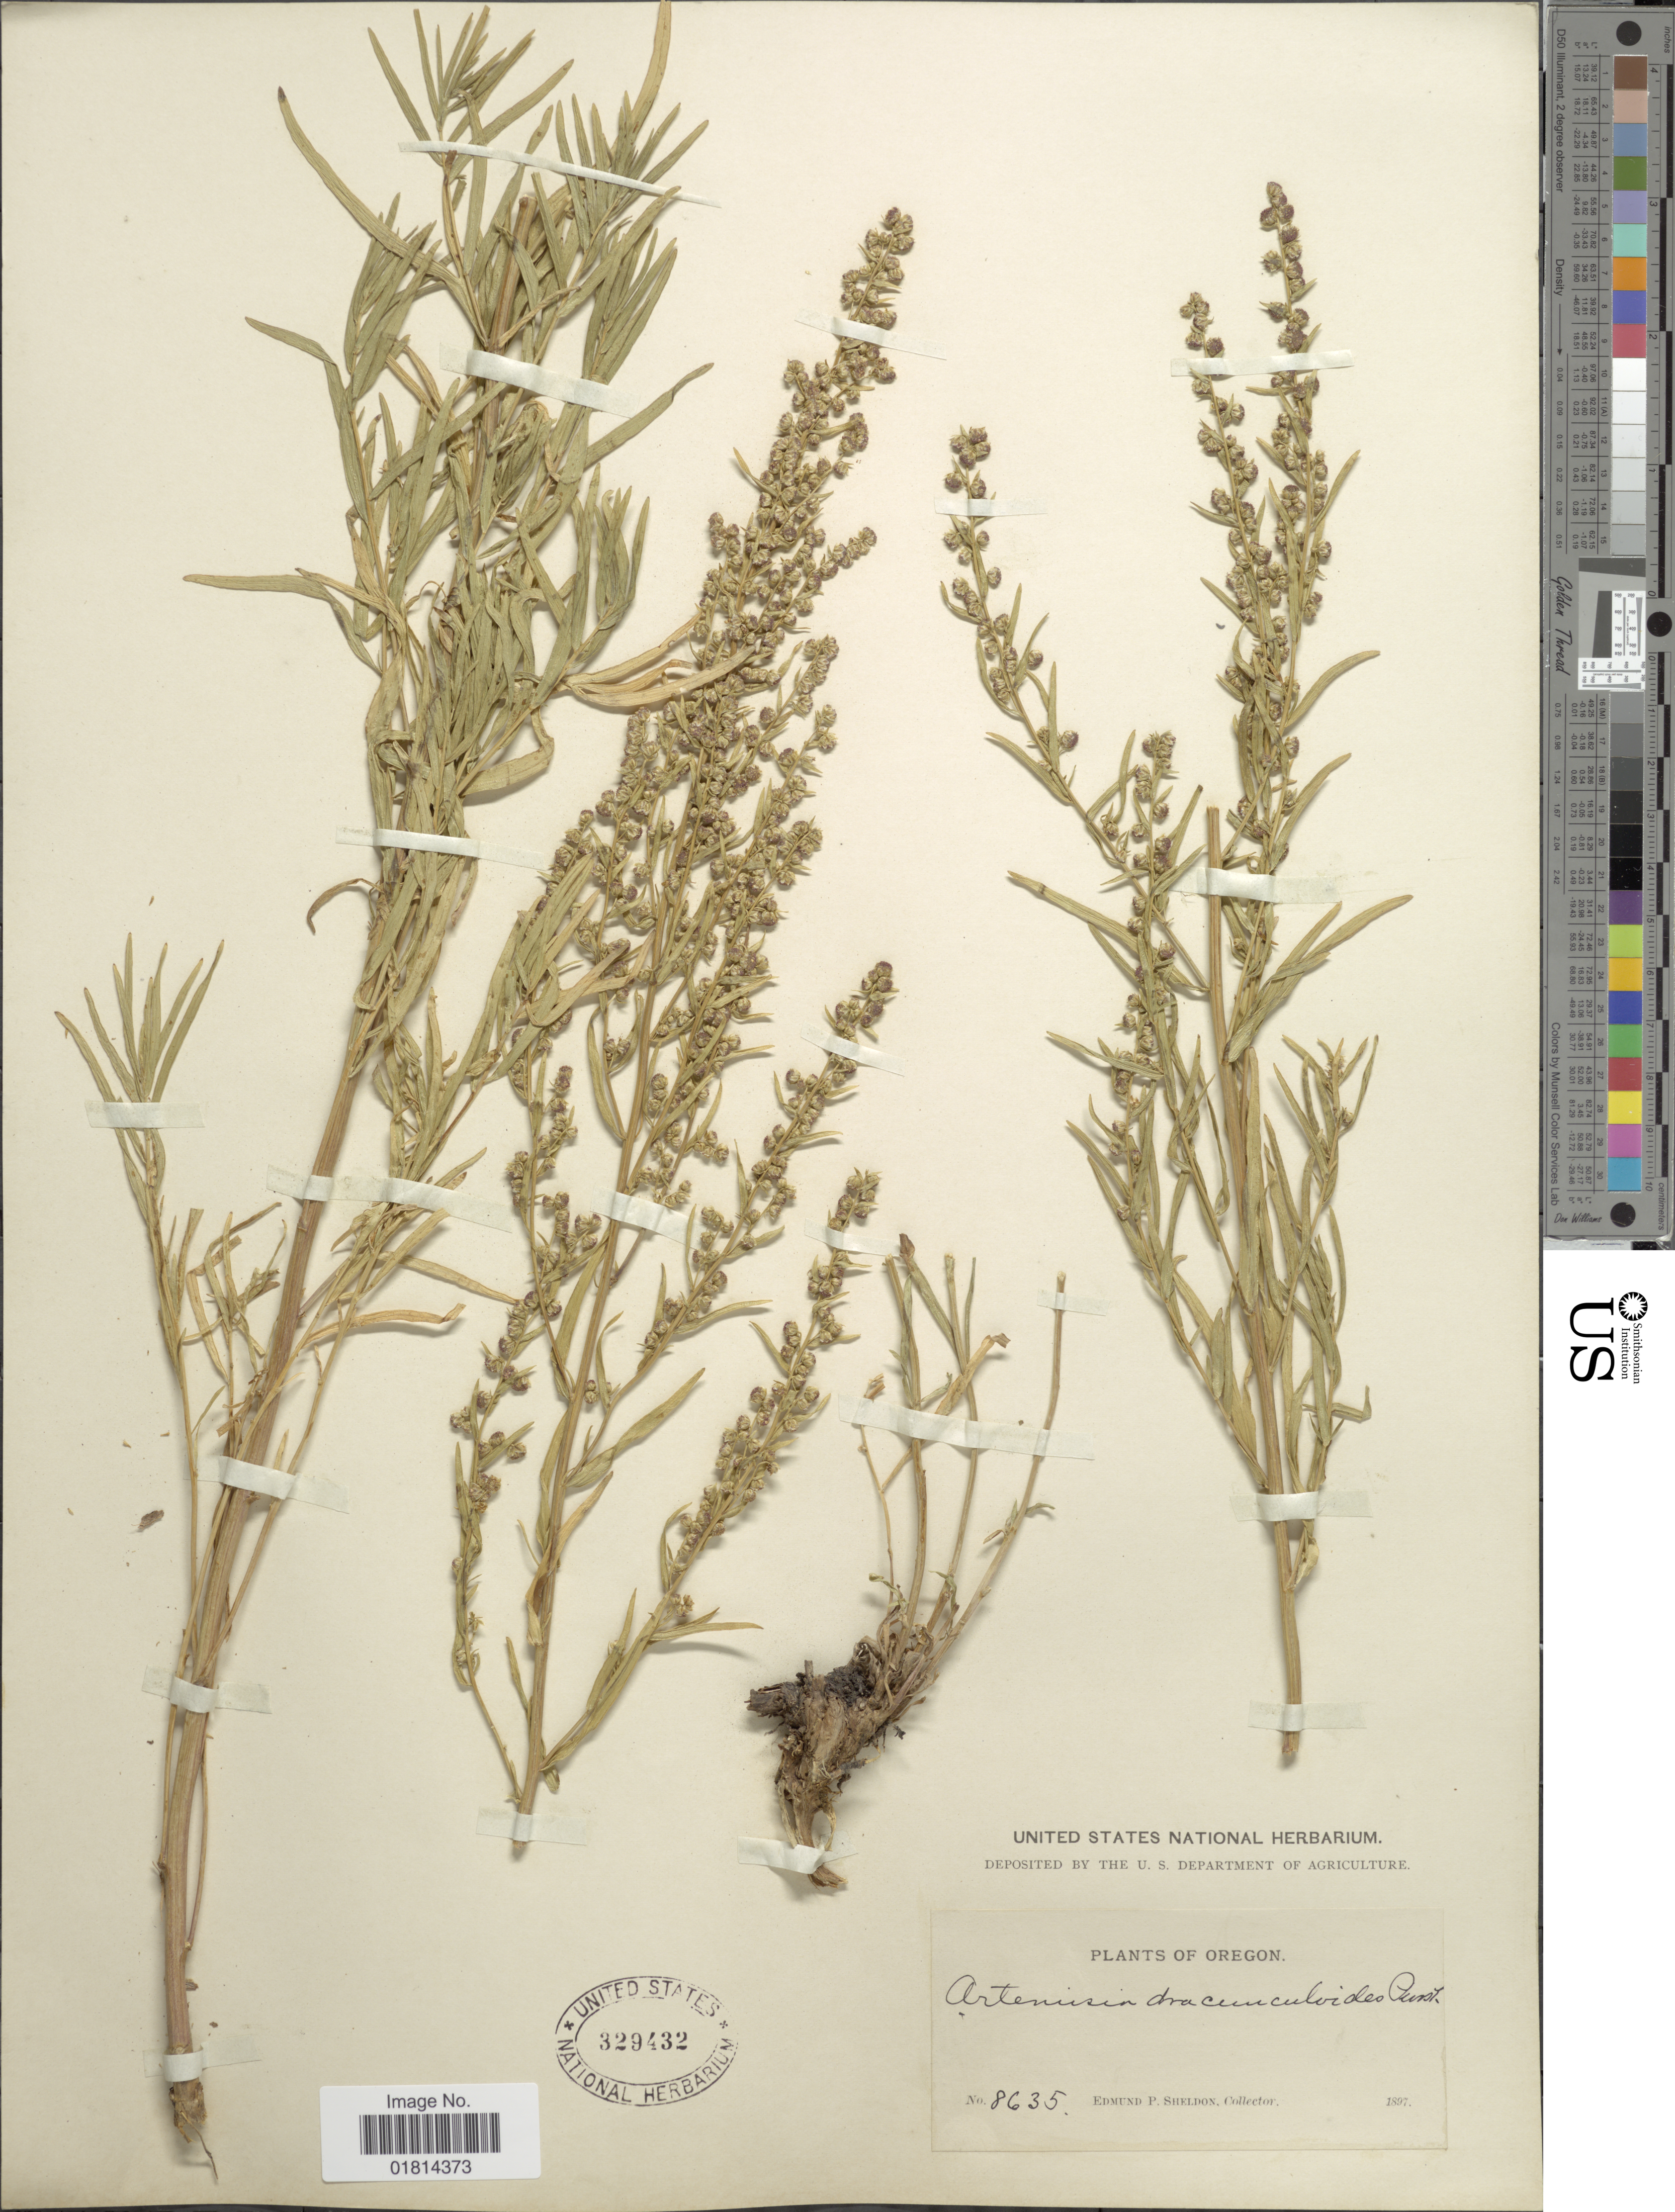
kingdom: Plantae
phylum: Tracheophyta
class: Magnoliopsida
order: Asterales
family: Asteraceae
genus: Artemisia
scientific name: Artemisia aromatica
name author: A. Nelson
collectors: E. P. Sheldon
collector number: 8635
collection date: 1897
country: United States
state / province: Oregon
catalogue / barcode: US 329432